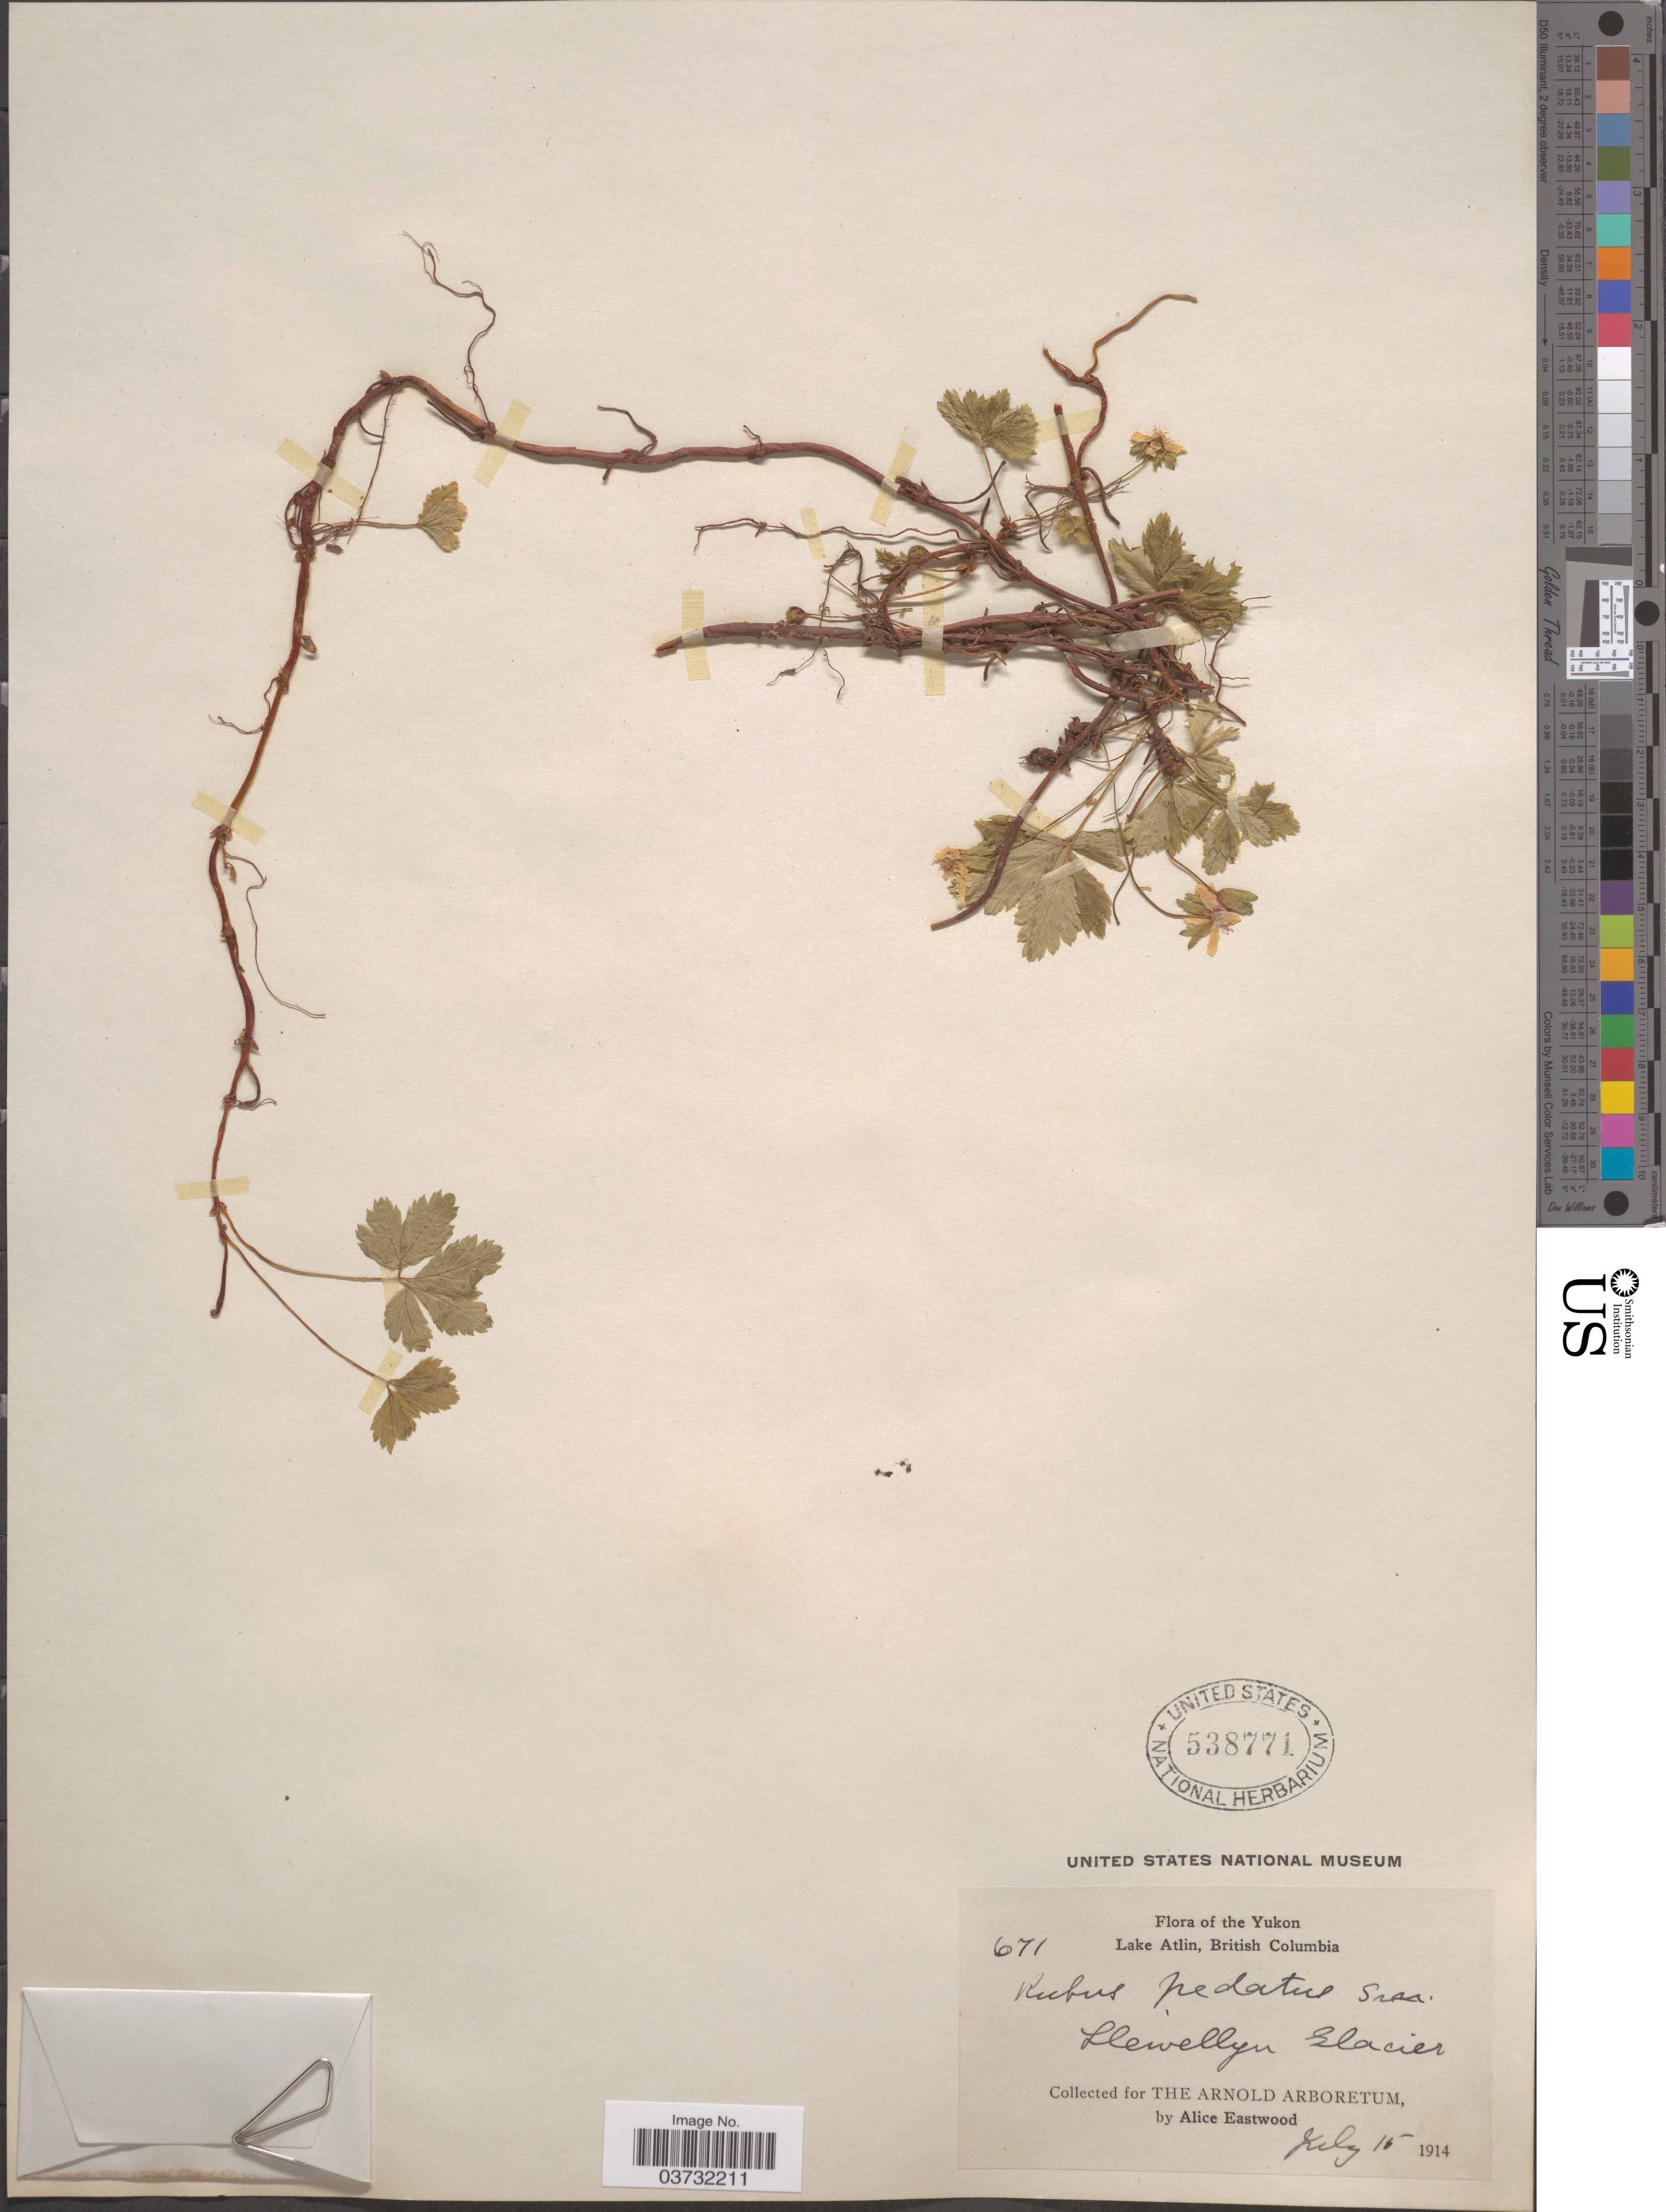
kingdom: Plantae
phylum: Tracheophyta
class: Magnoliopsida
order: Rosales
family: Rosaceae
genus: Rubus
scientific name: Rubus pedatus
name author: Sm.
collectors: A. Eastwood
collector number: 671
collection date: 1914-07-15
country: Canada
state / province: British Columbia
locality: The Yukon. Lake Atlin. Llewellyn Glacier.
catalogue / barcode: US 538771